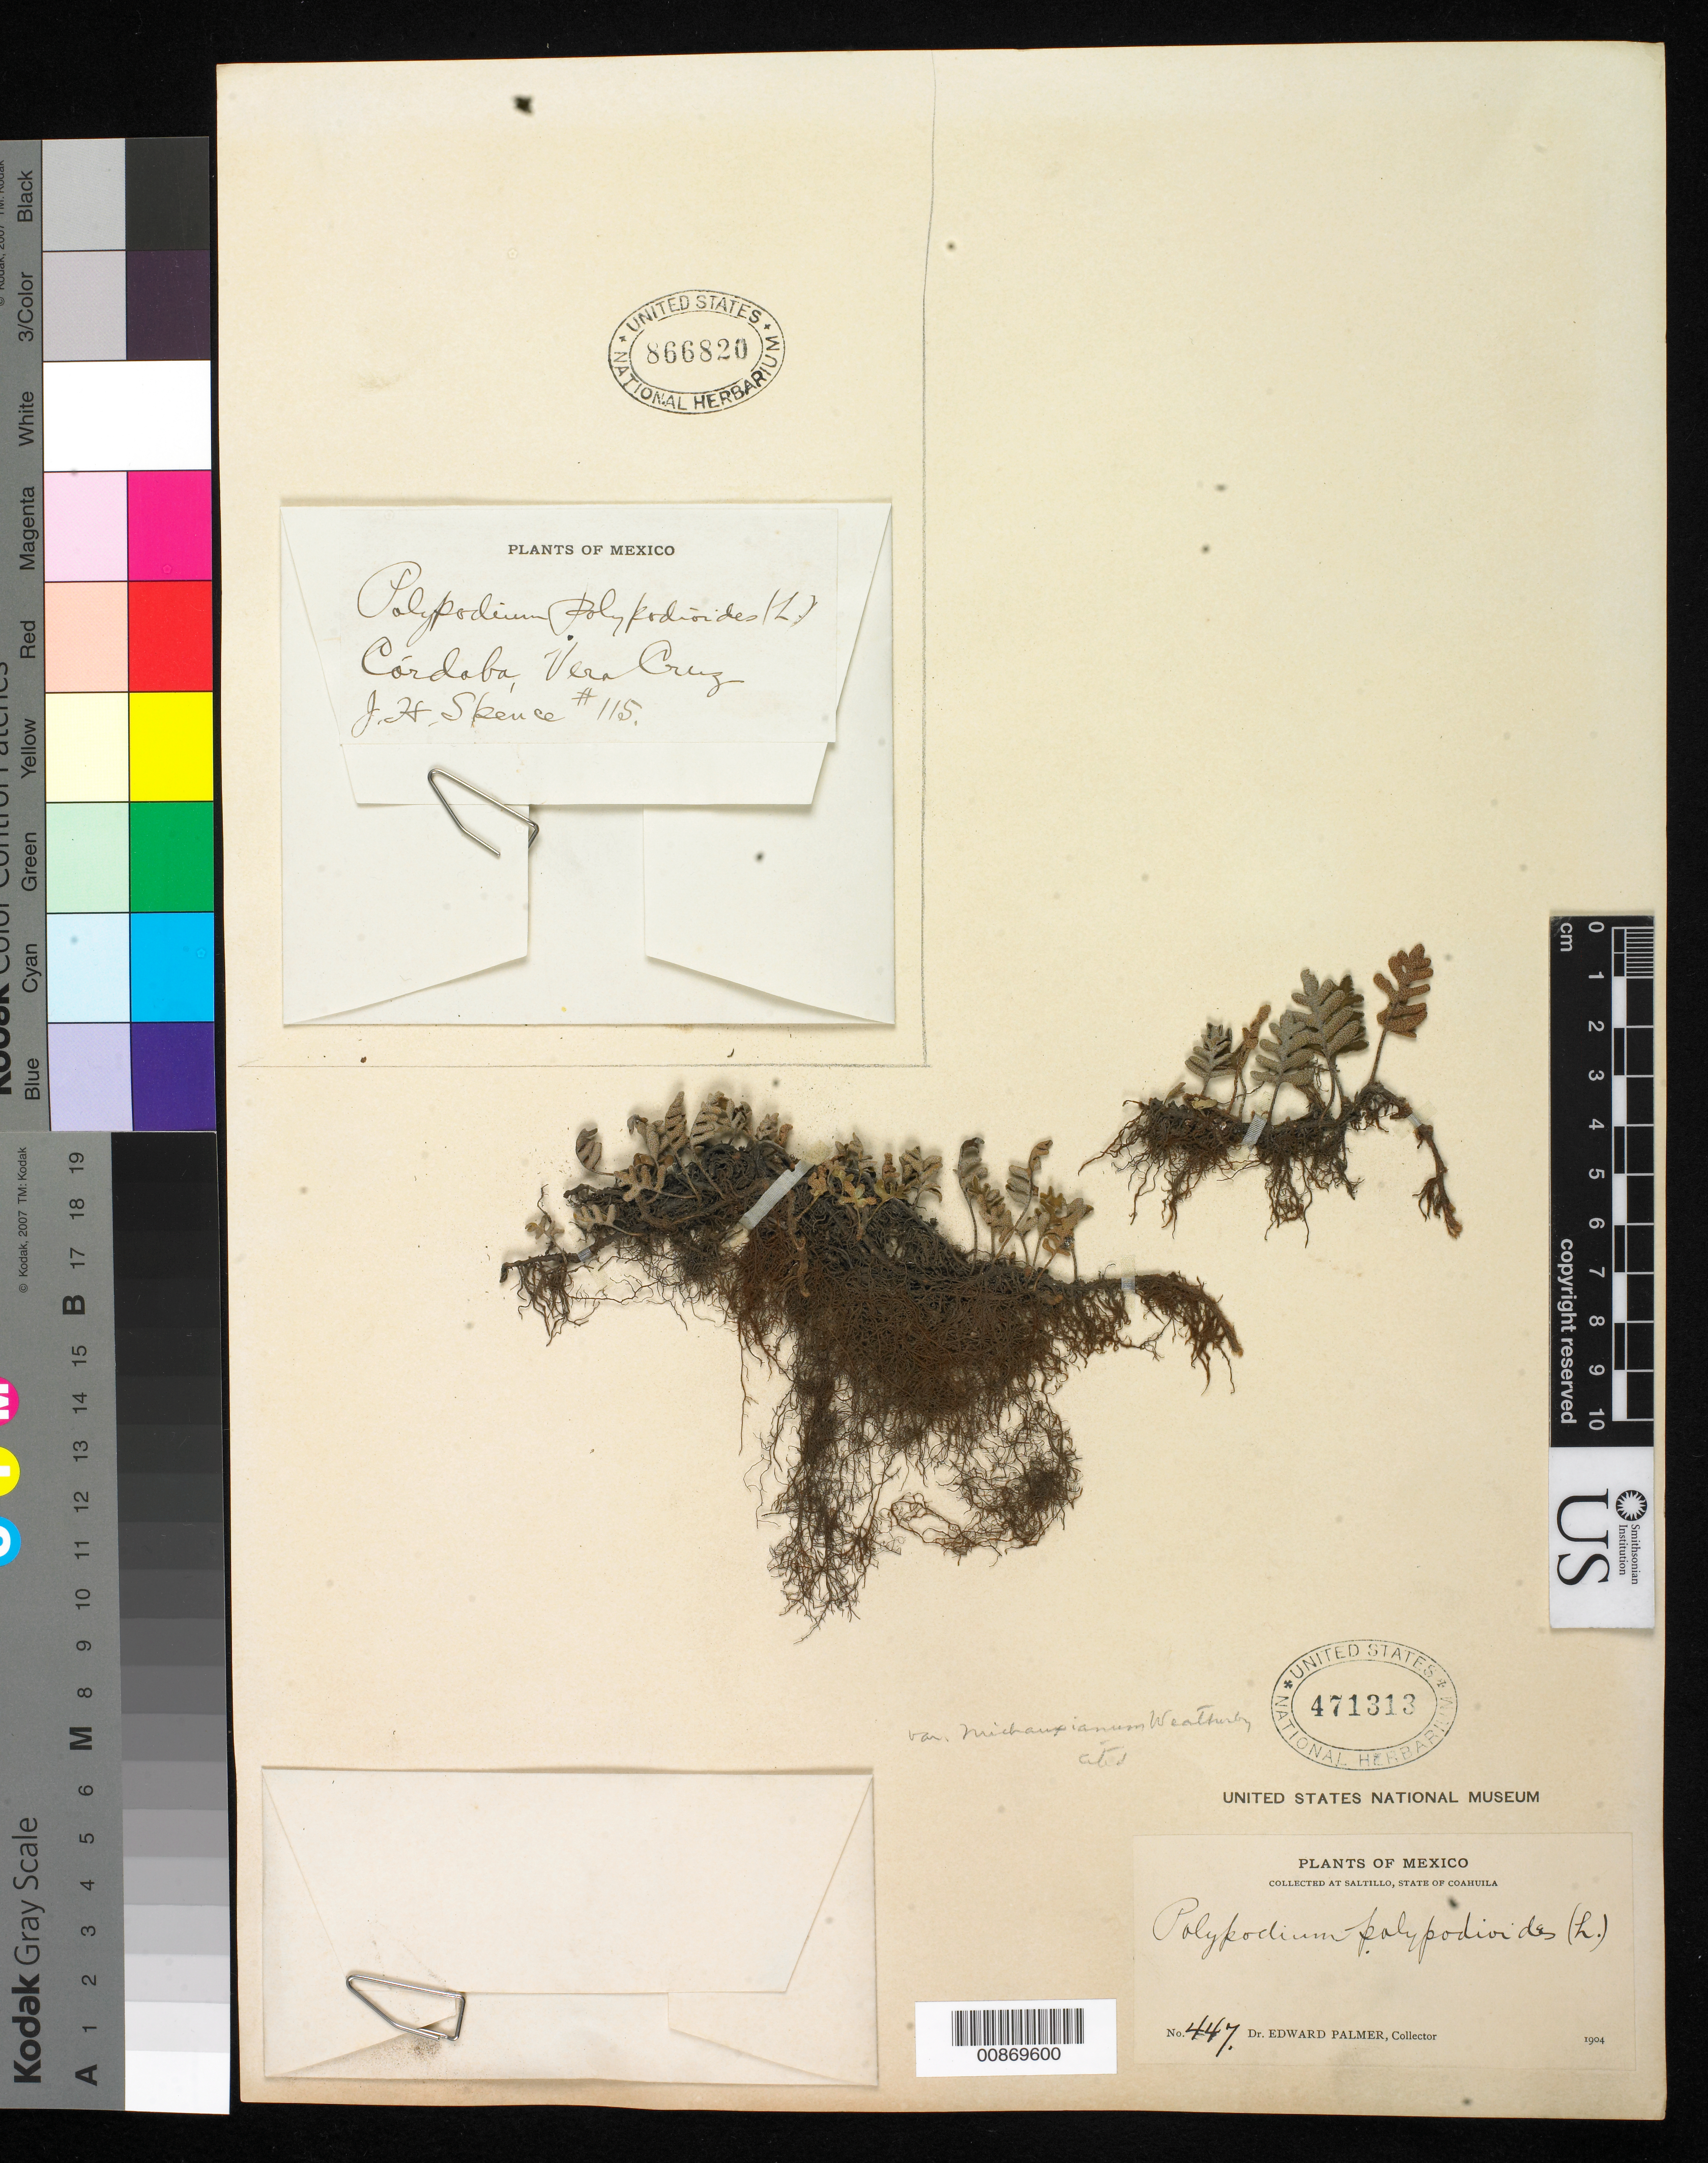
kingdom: Plantae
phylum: Tracheophyta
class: Polypodiopsida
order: Polypodiales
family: Polypodiaceae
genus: Pleopeltis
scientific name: Pleopeltis polypodioides var. michauxiana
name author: (Weath.) E.G. Andrews & Windham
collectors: E. Palmer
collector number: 447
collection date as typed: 1904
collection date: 1904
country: Mexico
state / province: Coahuila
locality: Saltillo, Coahuila.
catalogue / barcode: US 471313